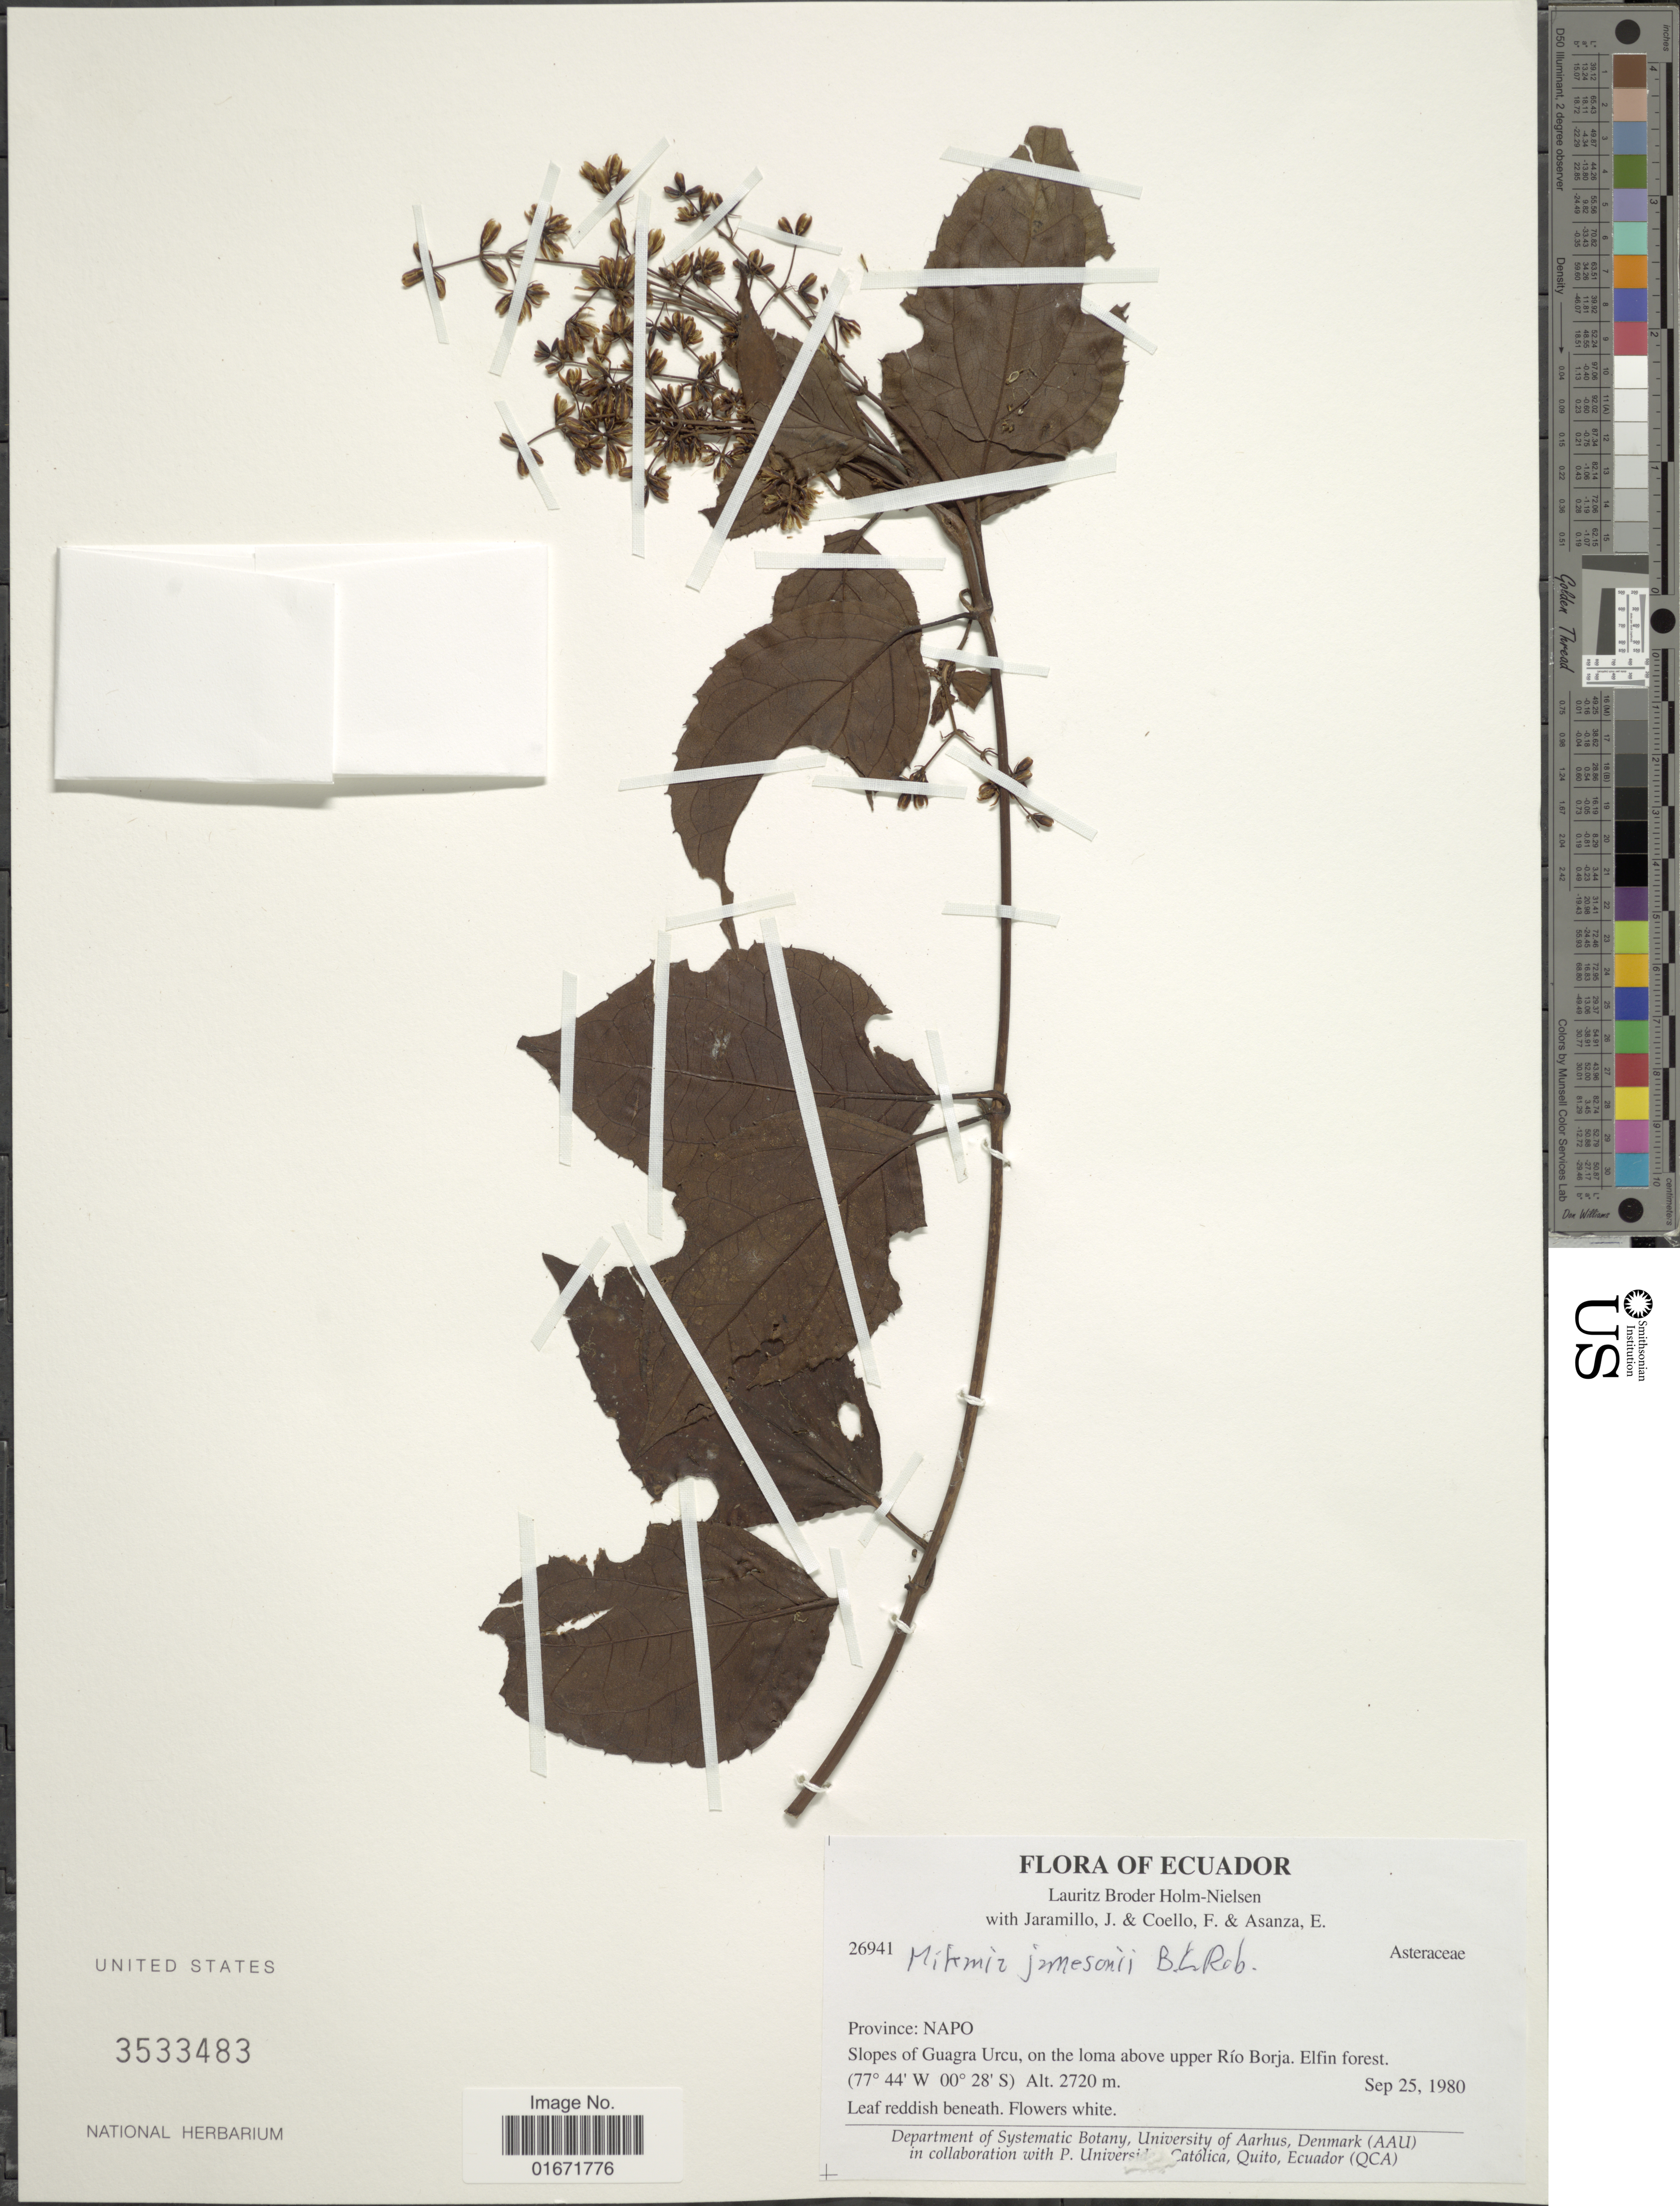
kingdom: Plantae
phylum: Tracheophyta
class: Magnoliopsida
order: Asterales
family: Asteraceae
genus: Mikania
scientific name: Mikania jamesonii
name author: B.L. Rob.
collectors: L. B. Holm-Nielsen, J. Jaramillo, F. Coello & E. Asanza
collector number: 26941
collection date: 1980-09-25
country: Ecuador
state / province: Napo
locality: Province: Napo. Slopes of Guagra Urci, on the loma above upper Rio Borja. Elfin forest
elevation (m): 2720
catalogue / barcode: US 3533483